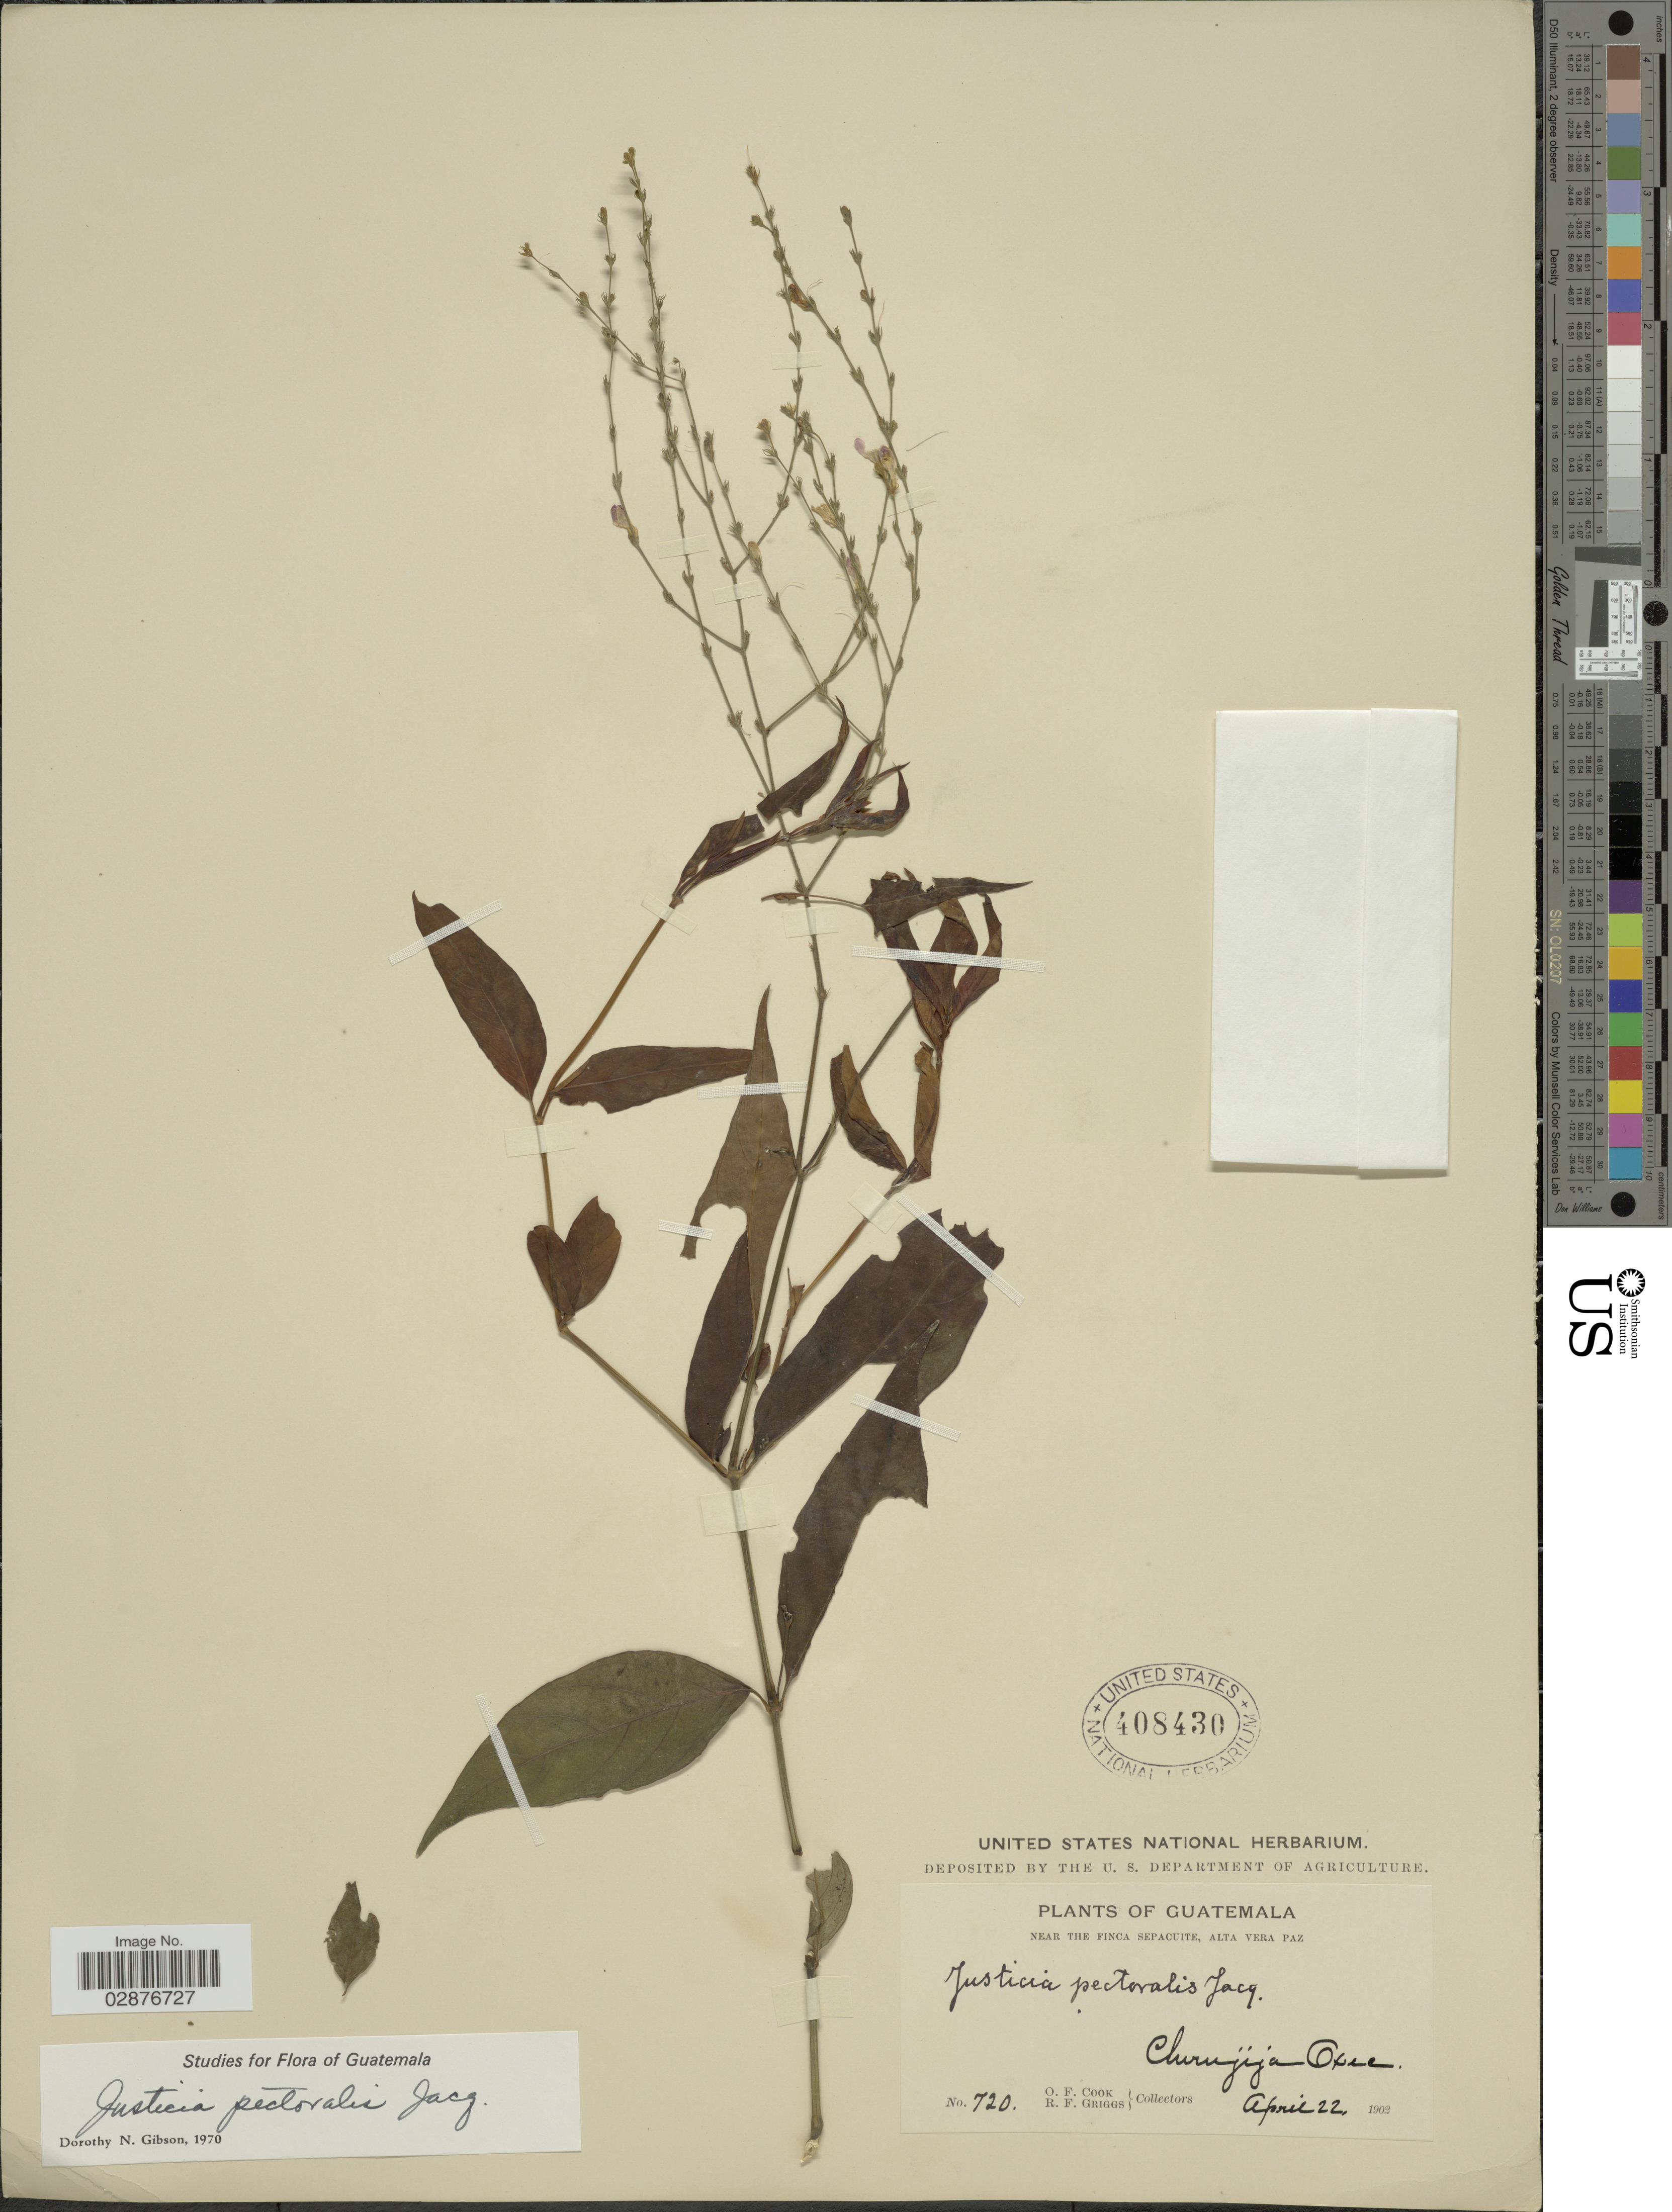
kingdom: Plantae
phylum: Tracheophyta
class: Magnoliopsida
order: Lamiales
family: Acanthaceae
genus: Justicia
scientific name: Justicia pectoralis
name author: Jacq.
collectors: O. F. Cook & R. F. Griggs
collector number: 720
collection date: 1902-04-22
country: Guatemala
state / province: Alta Verapaz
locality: Near the Finca Sepacuite. Chirujija Oxee.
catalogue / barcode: US 408430